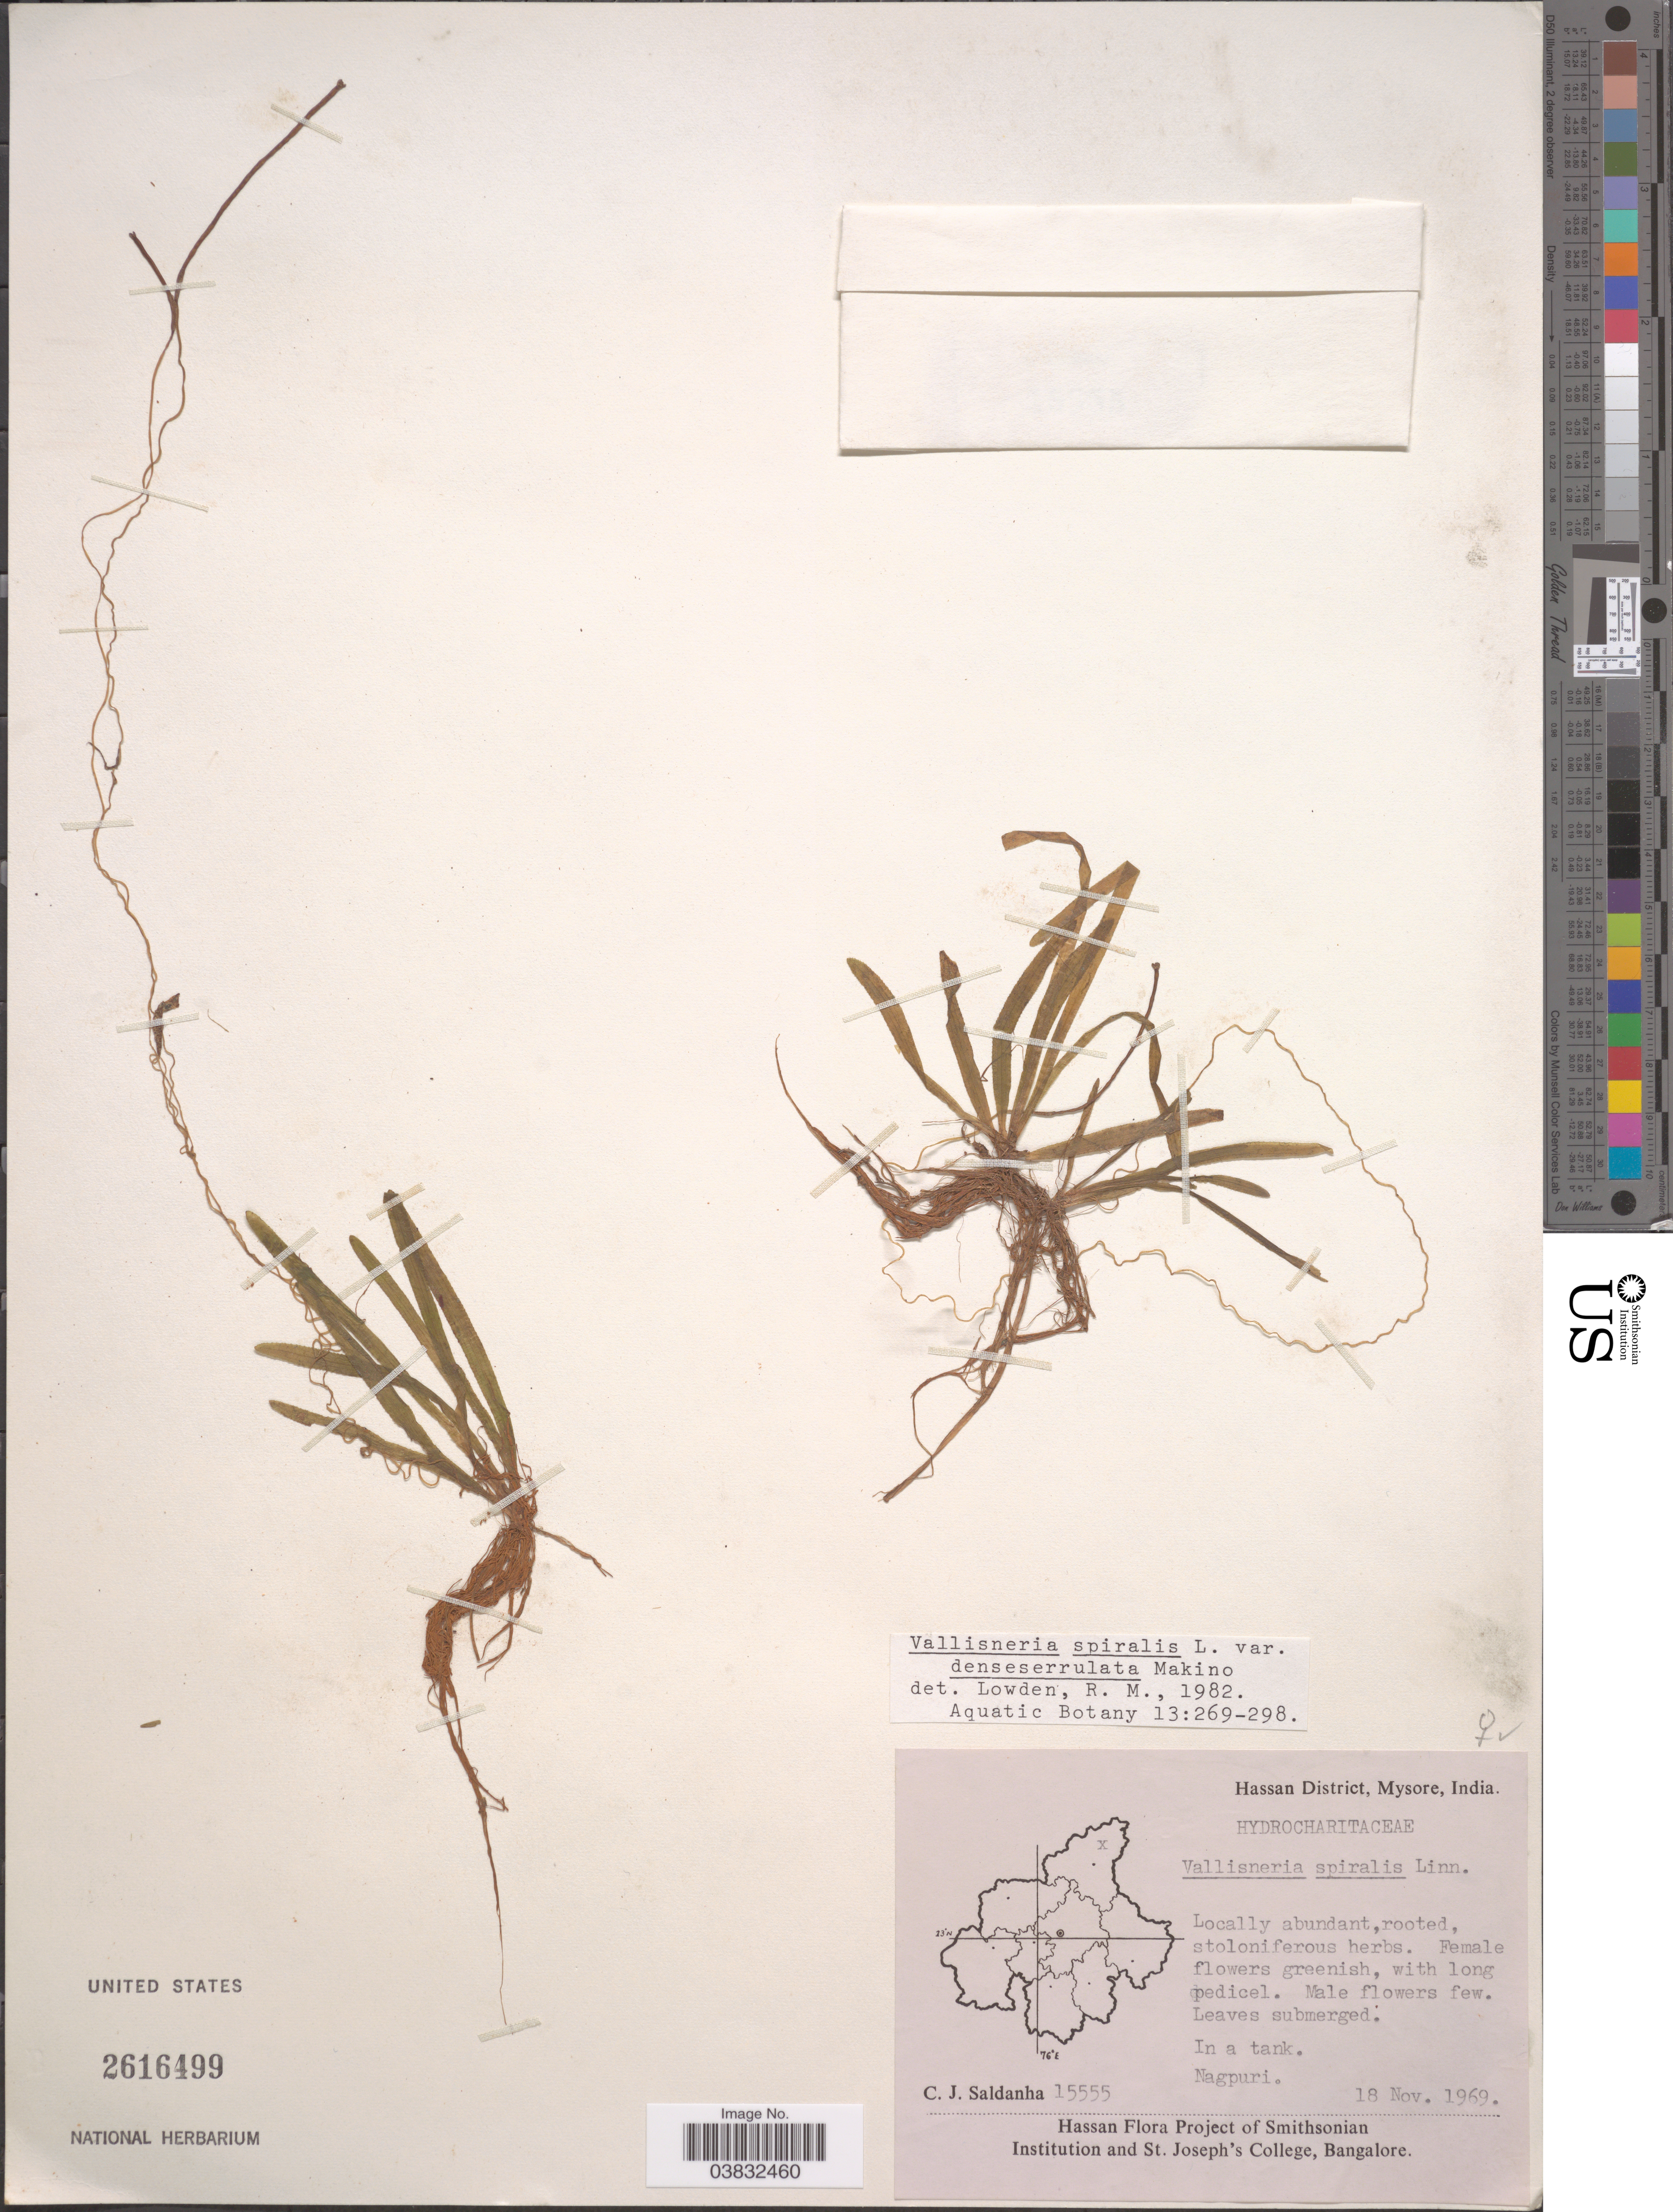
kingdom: Plantae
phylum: Tracheophyta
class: Liliopsida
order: Alismatales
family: Hydrocharitaceae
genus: Vallisneria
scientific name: Vallisneria spiralis var. denseserrulata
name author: Makino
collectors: C. J. Saldanha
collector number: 15555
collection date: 1969-11-18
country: India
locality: Hassan District, Mysore. Nagpuri.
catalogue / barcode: US 2616499